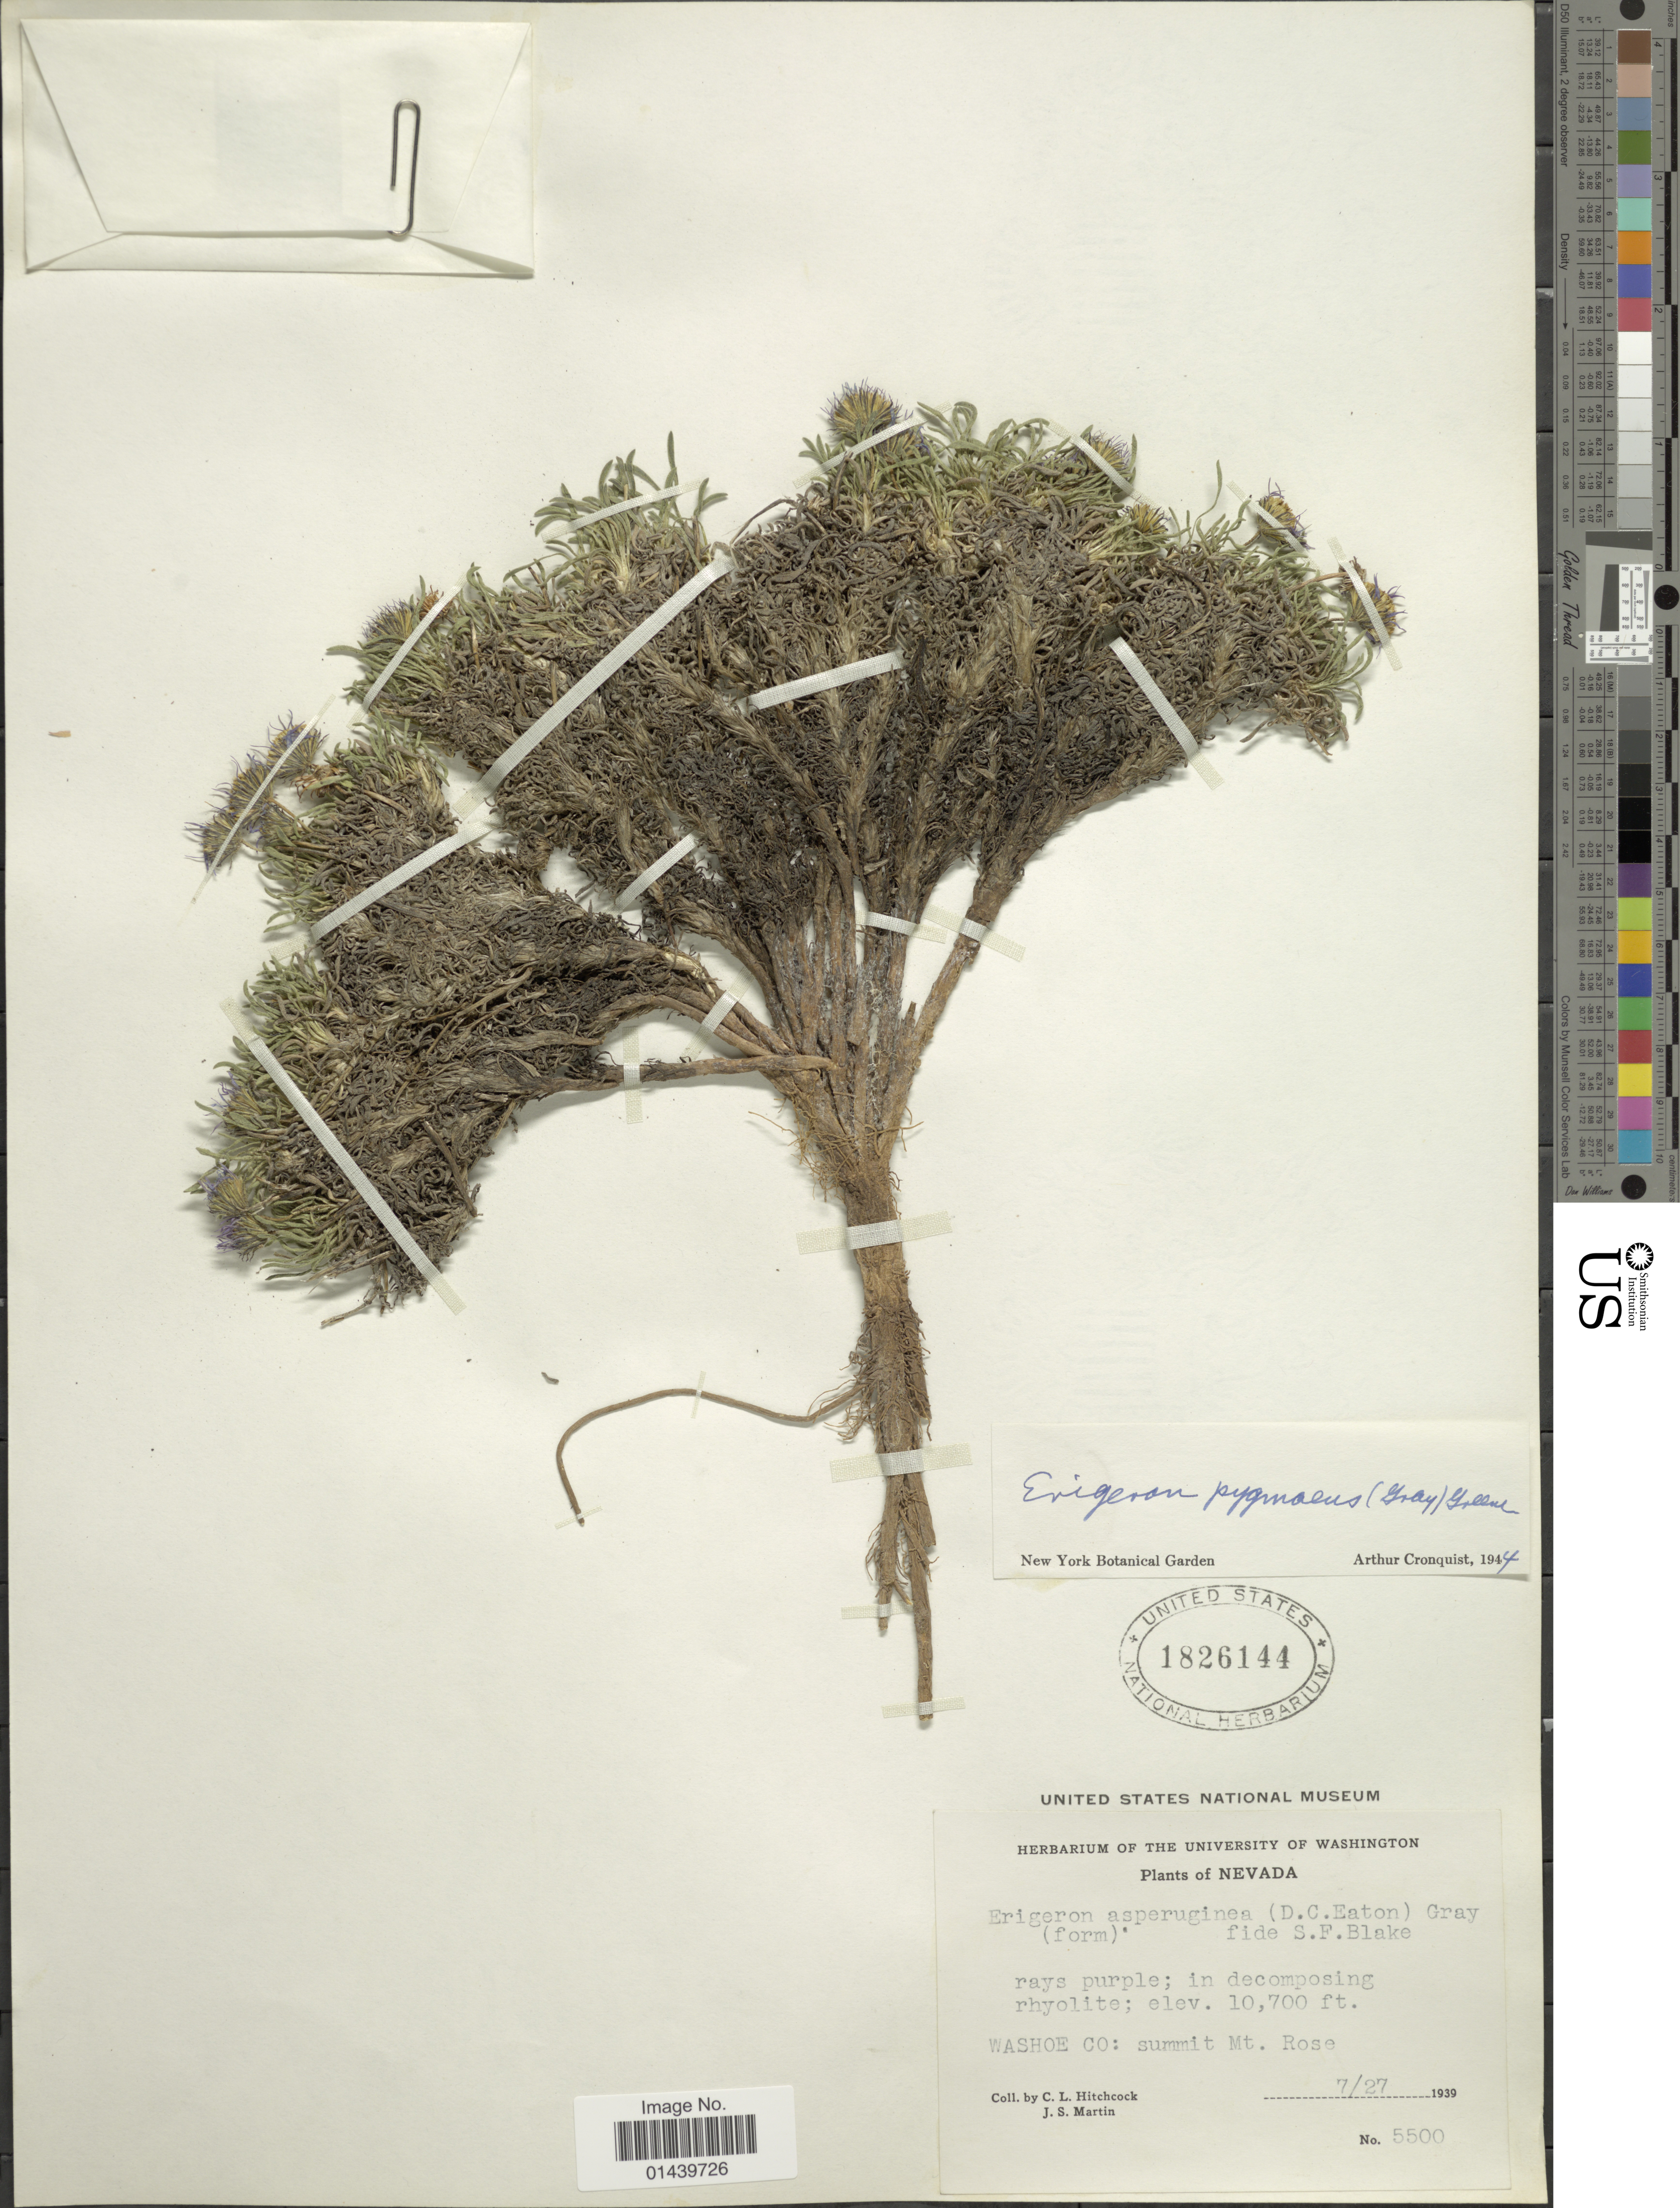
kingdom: Plantae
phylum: Tracheophyta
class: Magnoliopsida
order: Asterales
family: Asteraceae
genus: Erigeron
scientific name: Erigeron pygmaeus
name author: (A. Gray) Greene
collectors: C. L. Hitchcock & J. S. Martin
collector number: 5500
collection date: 1939-07-27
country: United States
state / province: Nevada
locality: Washoe Co: summit Mt. Rose.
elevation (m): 3261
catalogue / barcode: US 1826144